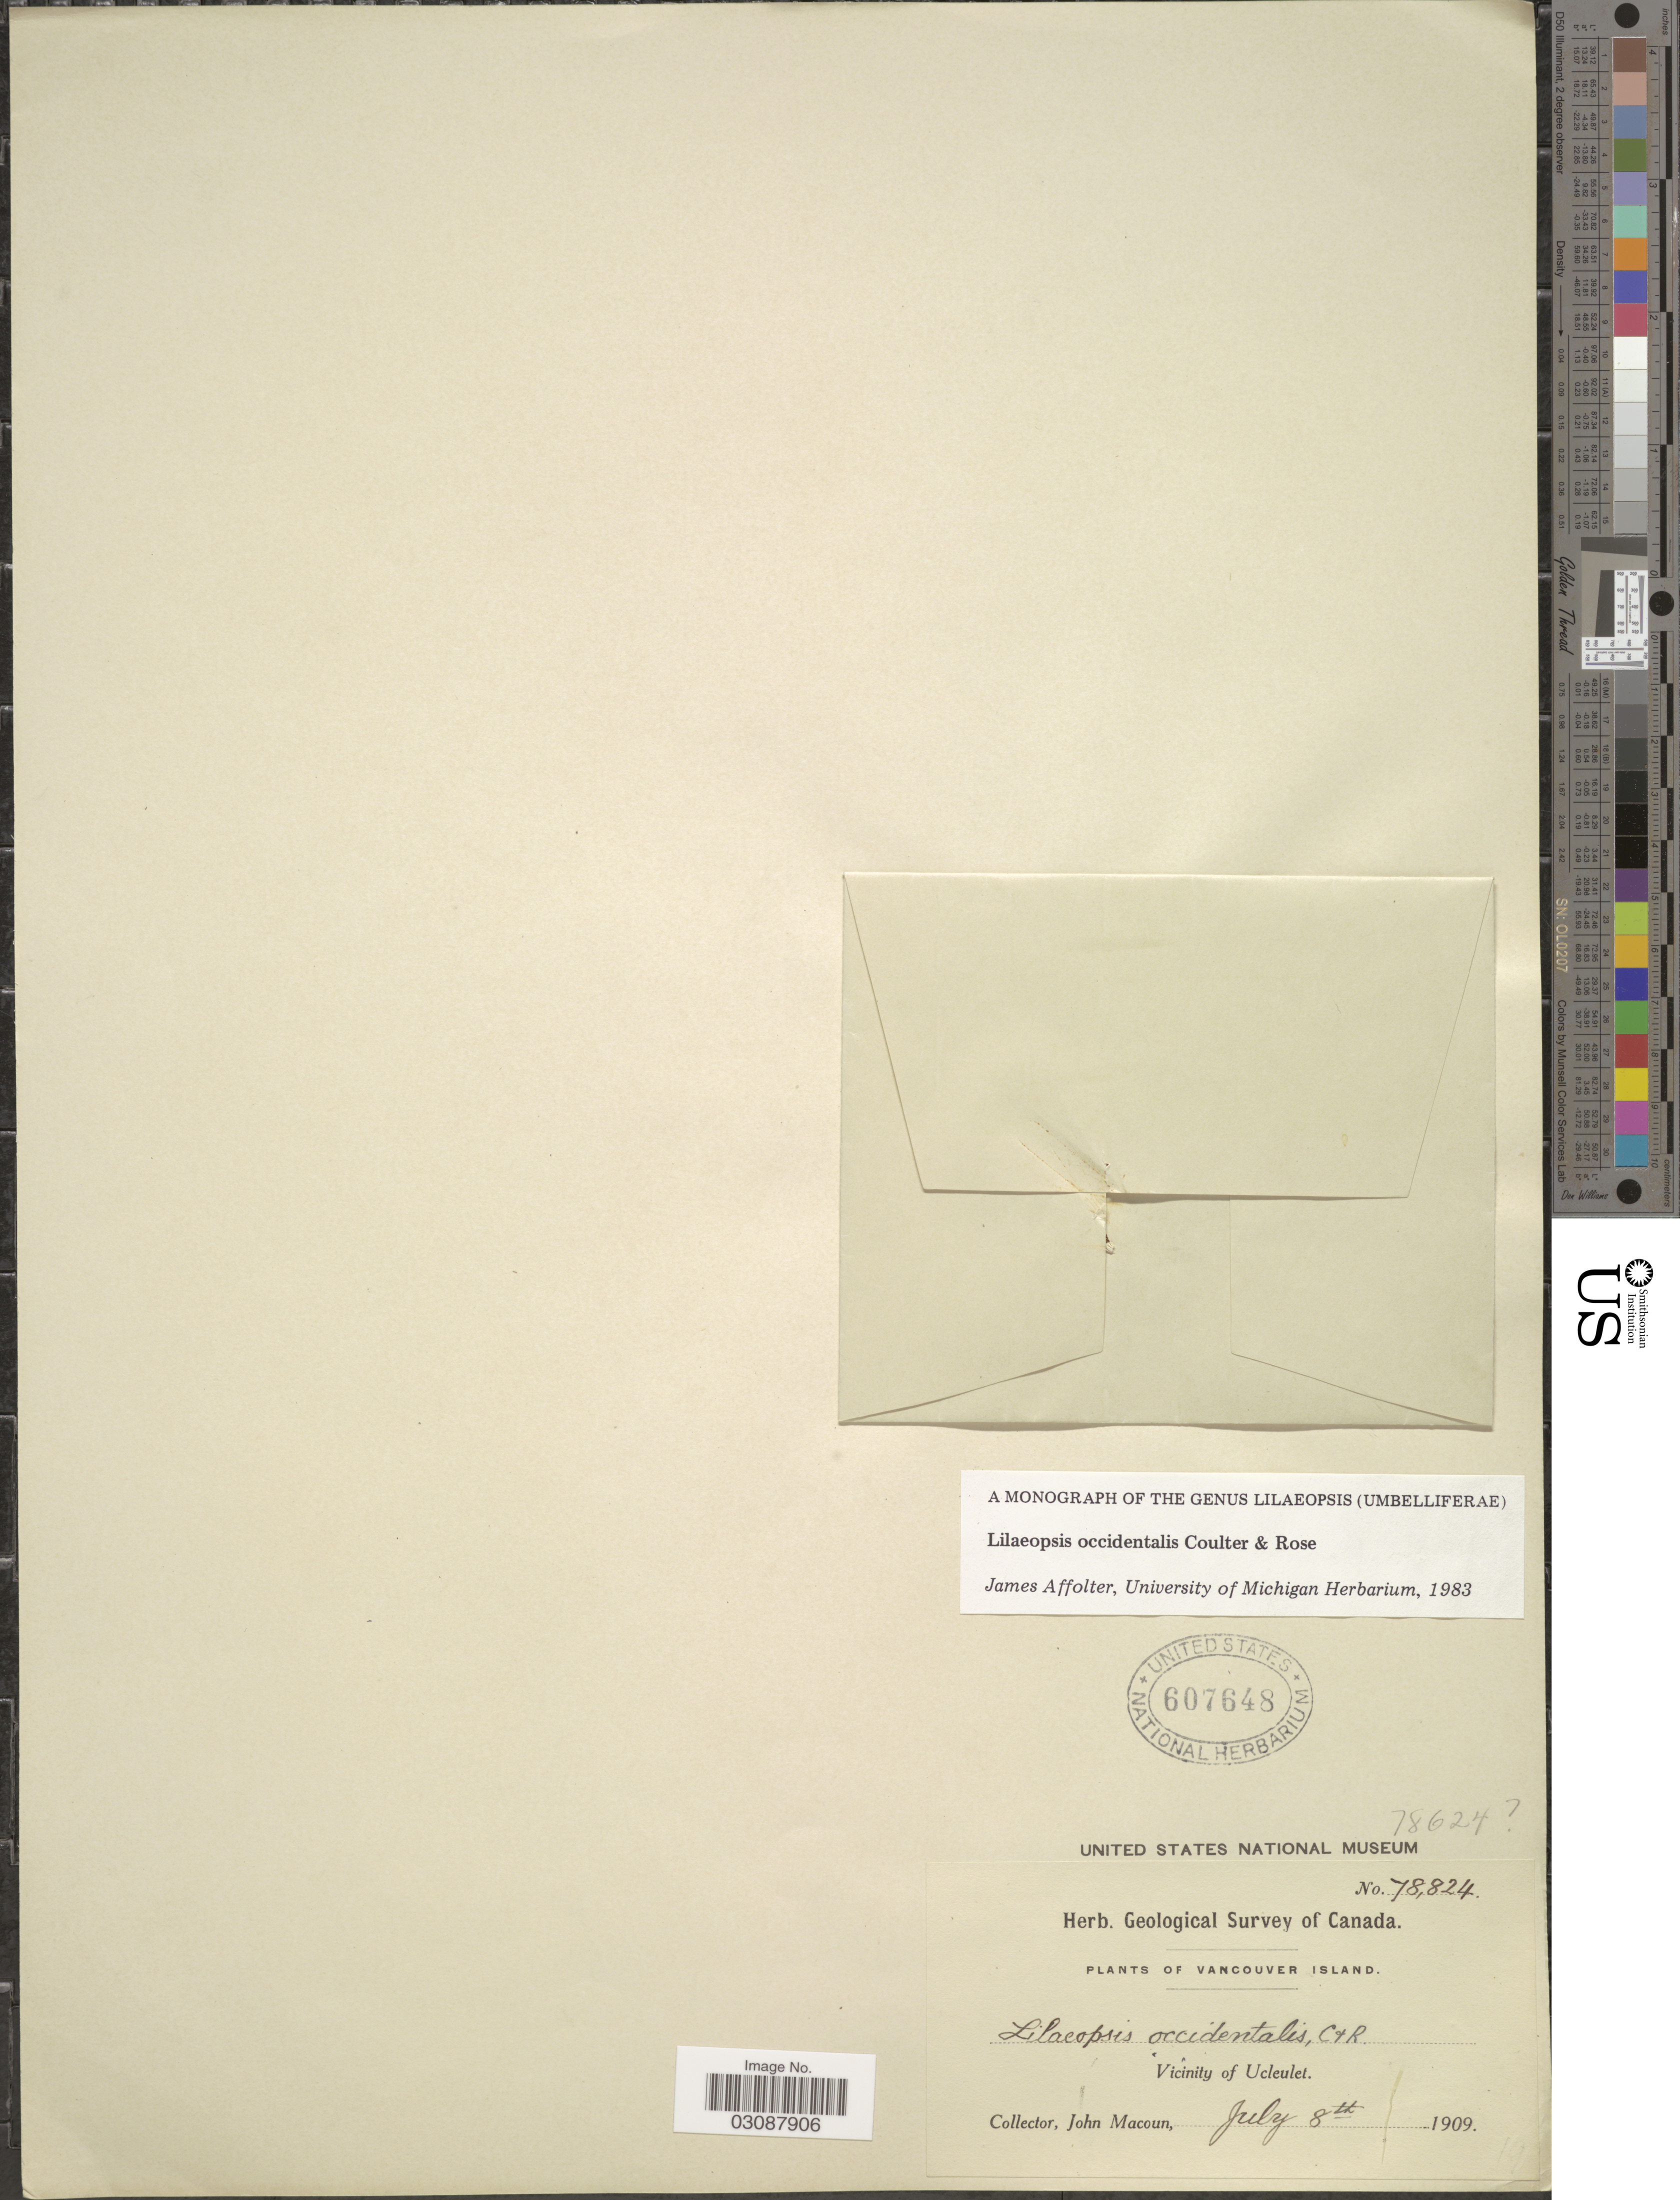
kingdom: Plantae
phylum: Tracheophyta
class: Magnoliopsida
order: Apiales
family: Apiaceae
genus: Lilaeopsis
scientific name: Lilaeopsis occidentalis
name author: J.M. Coult. & Rose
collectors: J. Macoun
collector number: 78824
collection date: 1909-07-08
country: Canada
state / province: British Columbia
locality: Vancouver Island. Vicinity of Ucleulet.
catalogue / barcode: US 607648